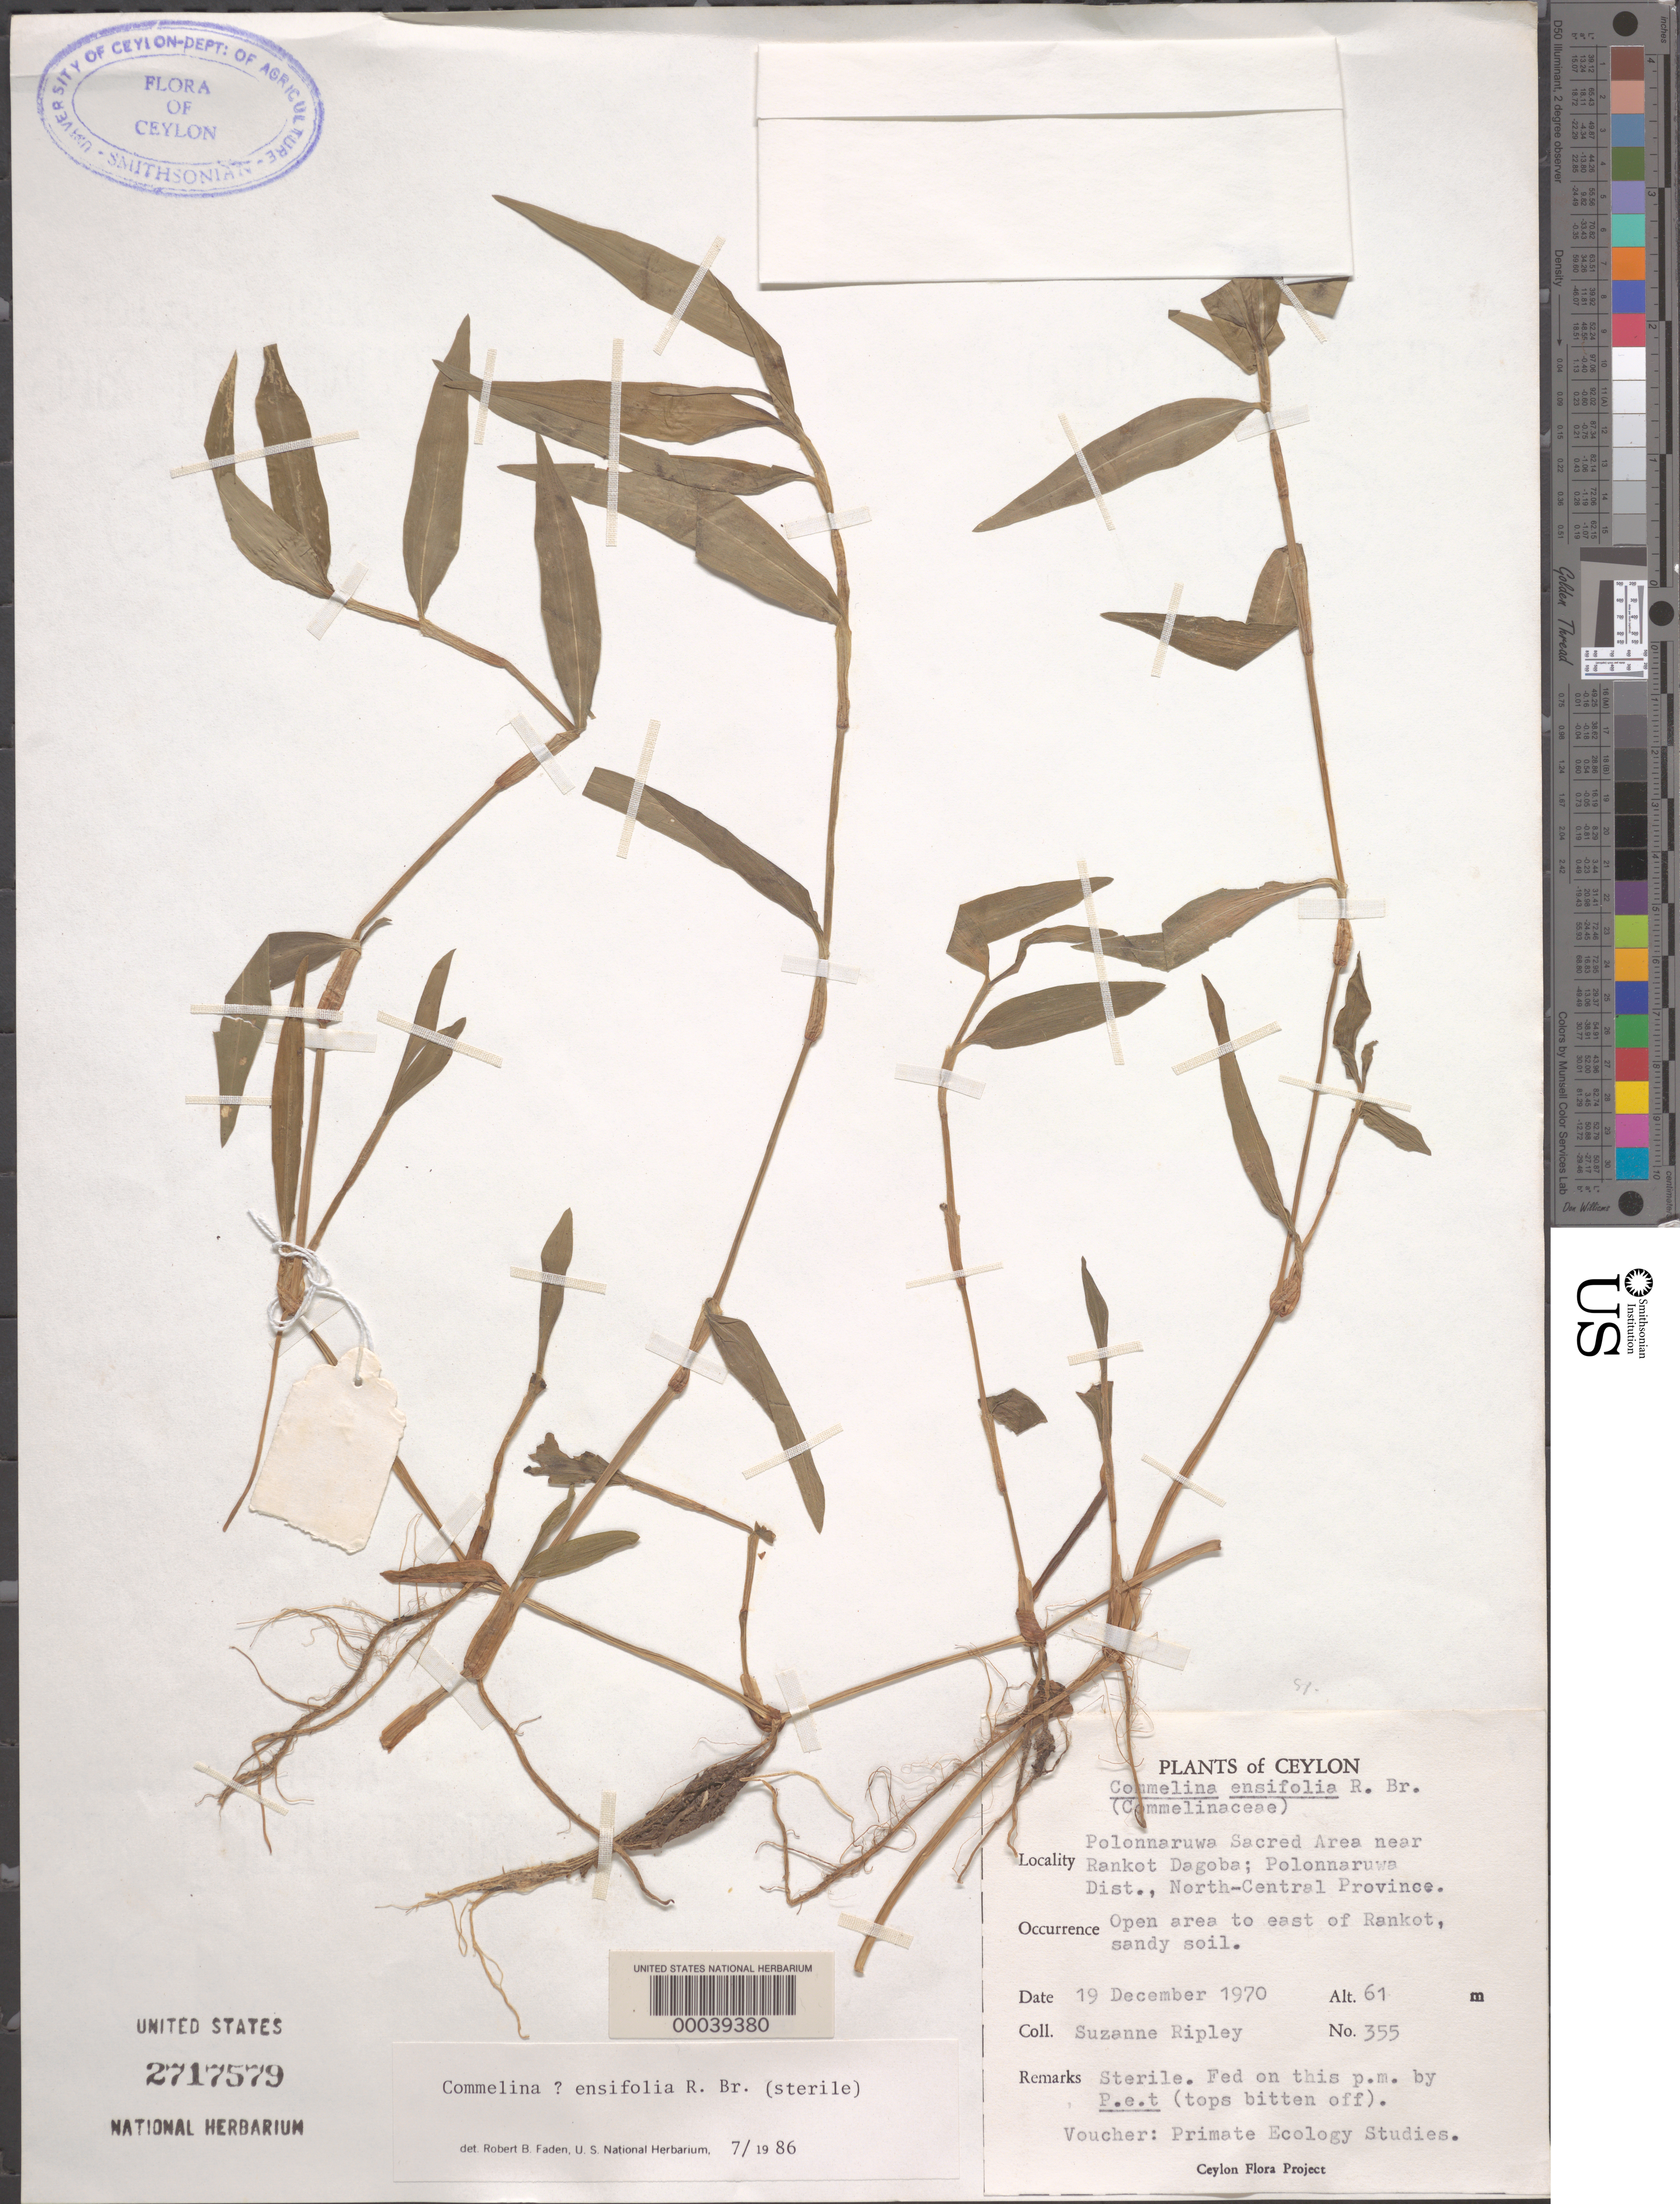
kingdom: Plantae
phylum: Tracheophyta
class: Liliopsida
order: Commelinales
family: Commelinaceae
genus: Commelina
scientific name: Commelina ensifolia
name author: R. Br.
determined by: Faden, Robert B., (US), Smithsonian Institution - National Museum of Natural History (UNITED STATES)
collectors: S. Ripley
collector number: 355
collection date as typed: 19 Dec 1970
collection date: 1970-12-19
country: Sri Lanka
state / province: North Central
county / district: Polonnaruwa Dist.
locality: Polonnaruwa sacred area near rankot dagoba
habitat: Sandy open area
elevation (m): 61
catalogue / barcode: US 2717579